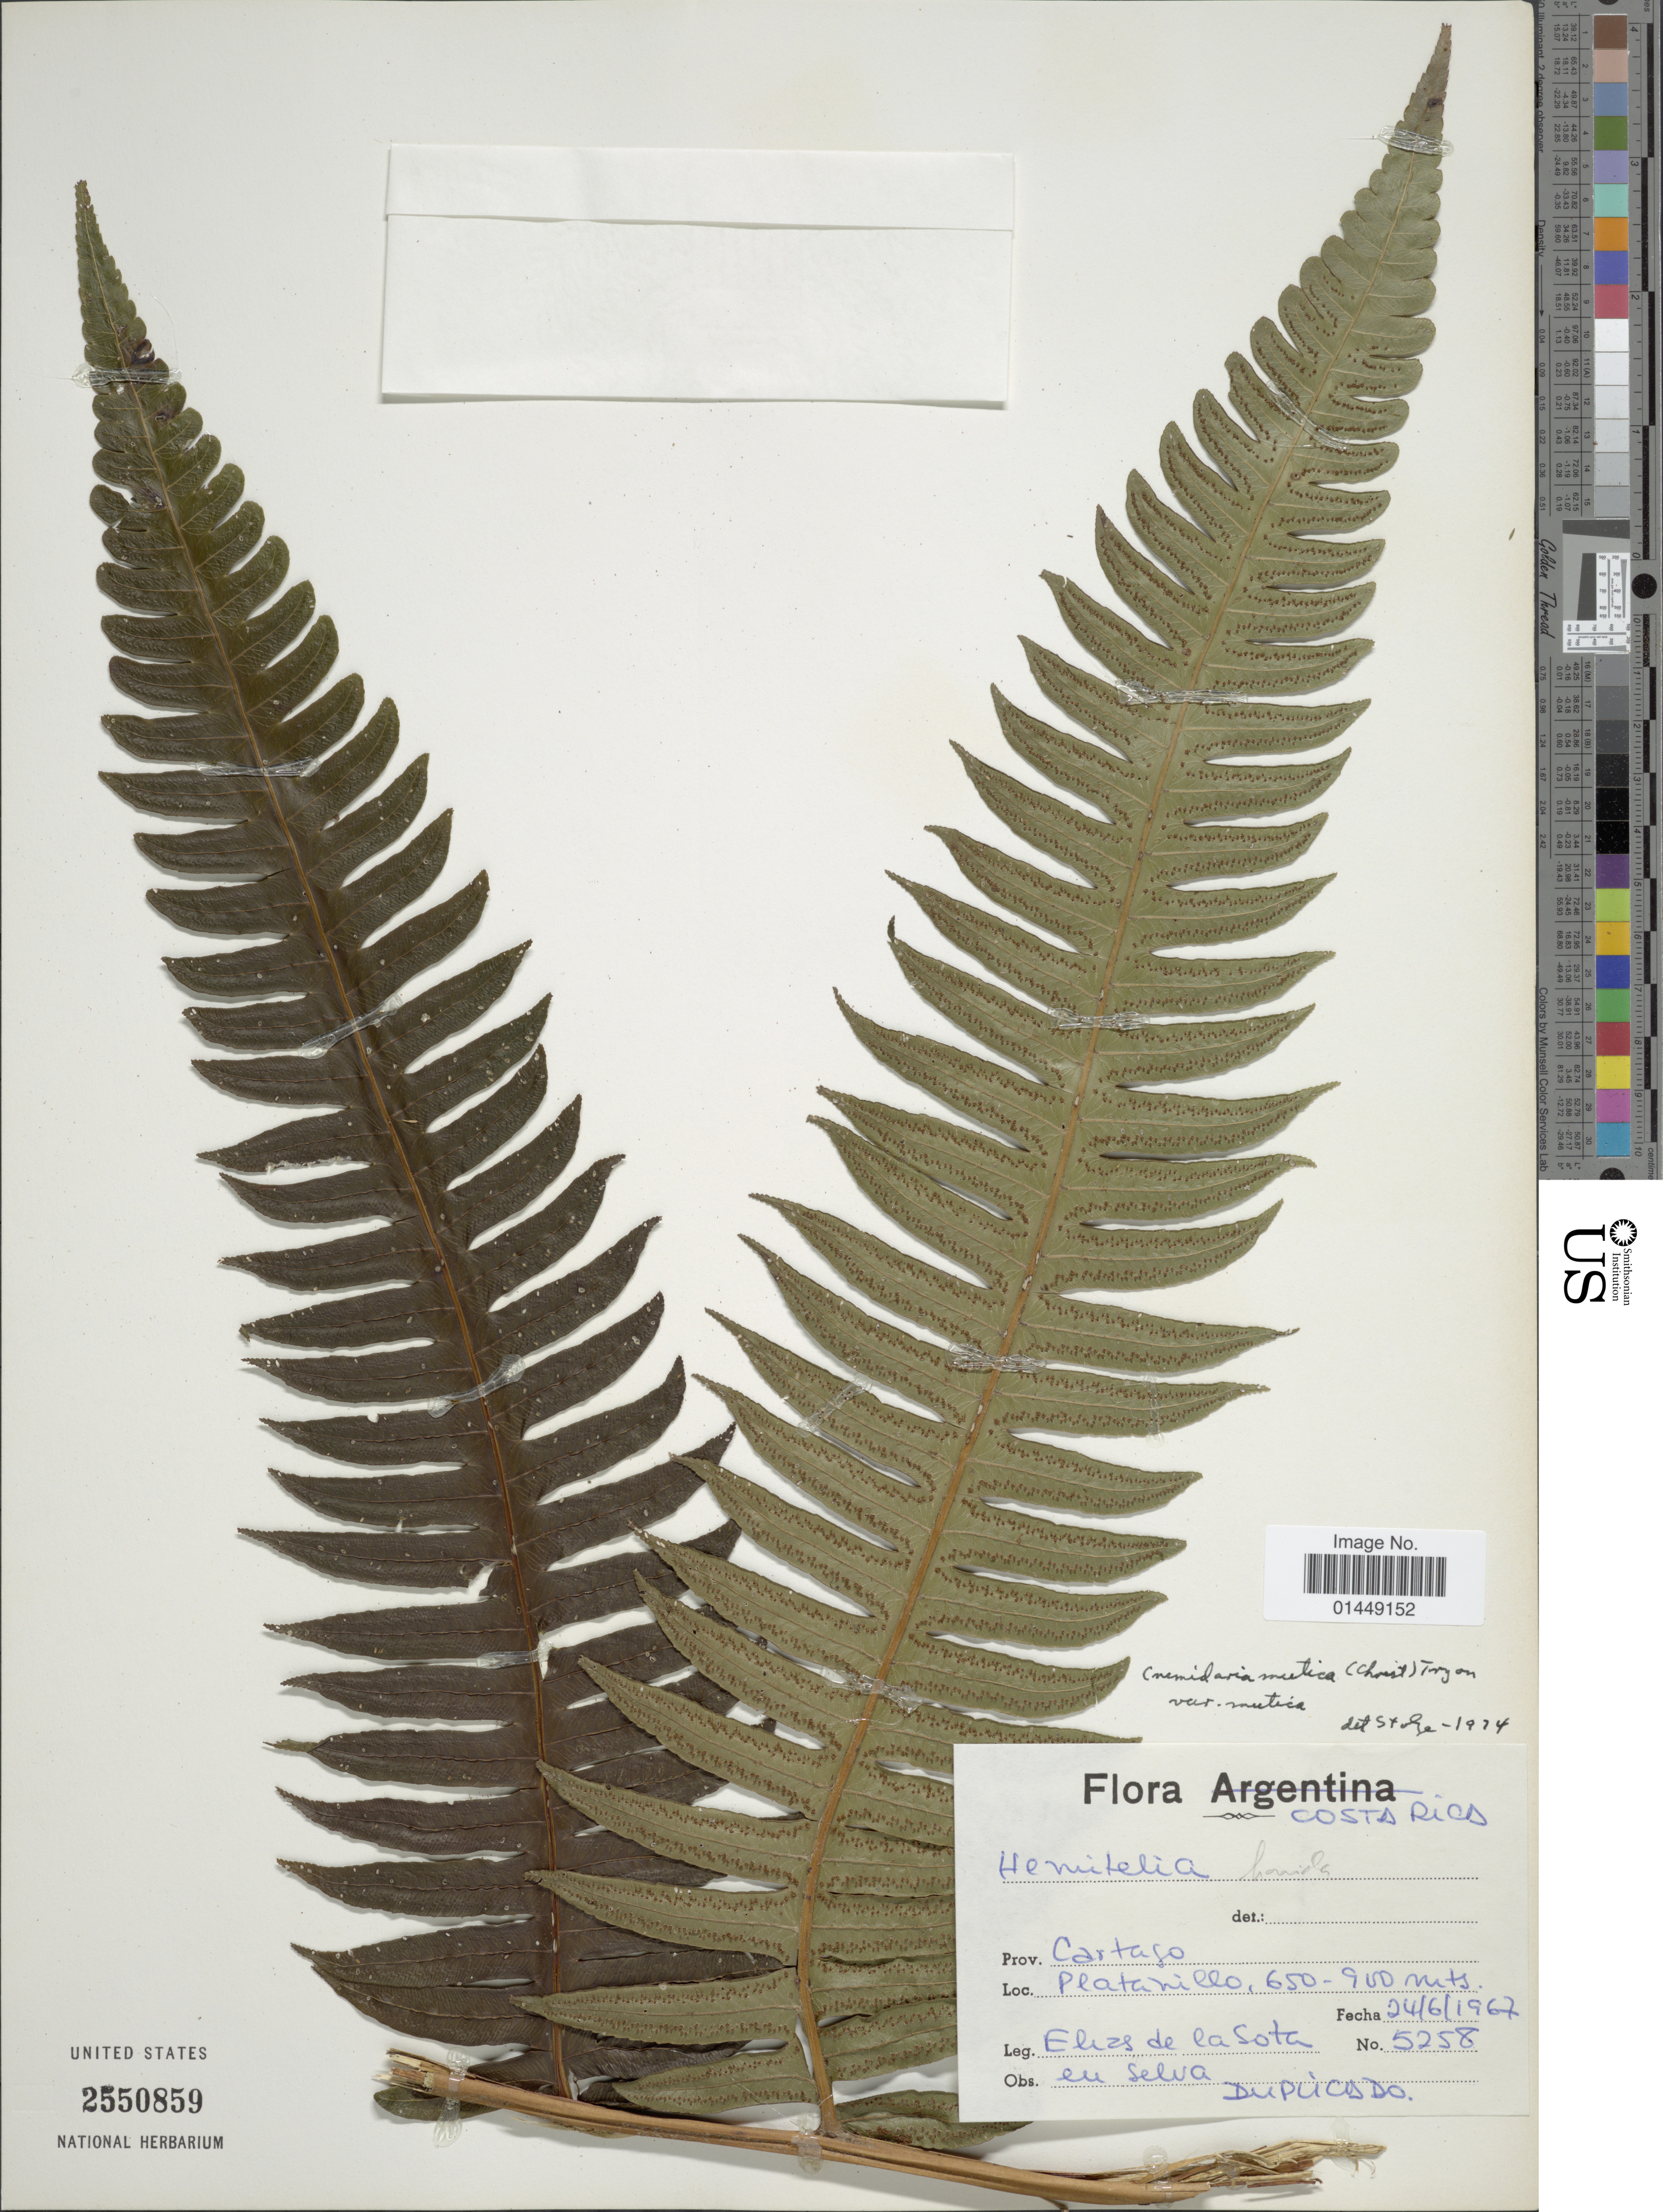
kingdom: Plantae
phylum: Tracheophyta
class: Polypodiopsida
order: Cyatheales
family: Cyatheaceae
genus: Cyathea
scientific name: Cyathea mutica var. mutica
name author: (Christ) Domin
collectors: E. R. de la Sota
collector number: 5258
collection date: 1967-06-24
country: Costa Rica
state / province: Cartago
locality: Prov. Cartago. Platanillo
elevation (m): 650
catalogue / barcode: US 2550859